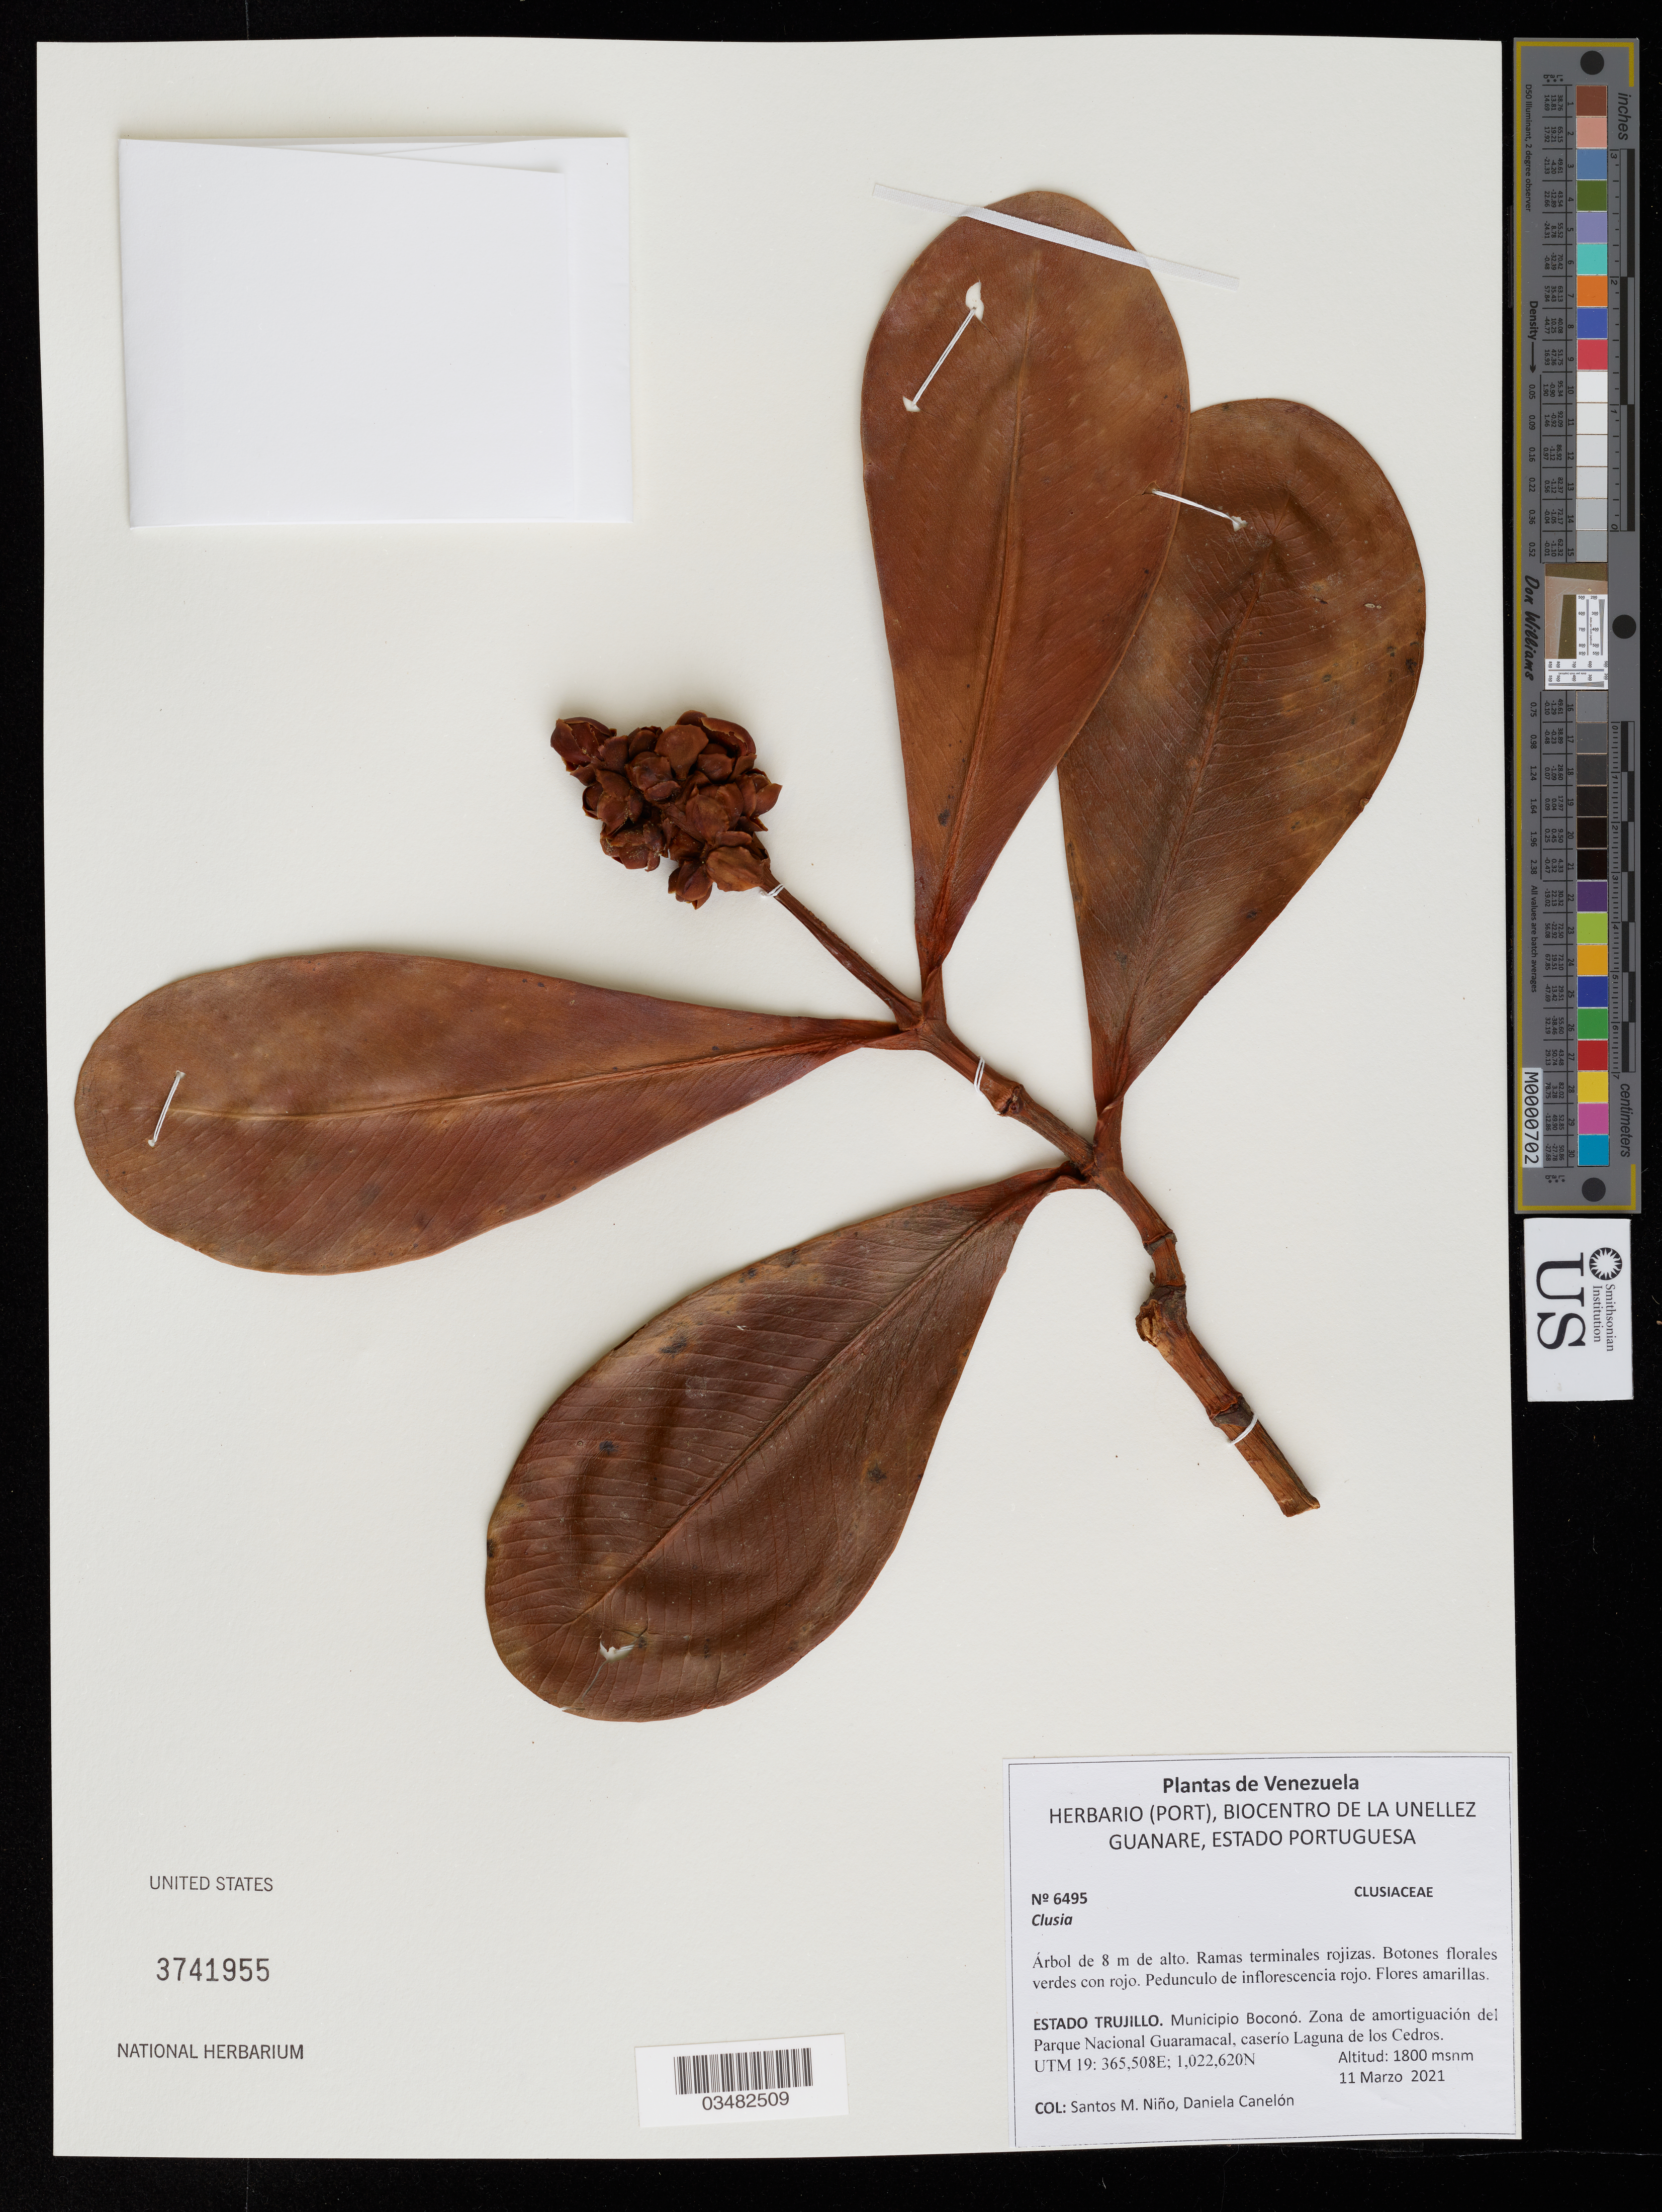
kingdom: Plantae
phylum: Tracheophyta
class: Magnoliopsida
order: Malpighiales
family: Clusiaceae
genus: Clusia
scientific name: Clusia sp.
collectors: S. M. Niño & D. Canelón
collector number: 6495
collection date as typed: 11 Marzo 2021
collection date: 2021-03-11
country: Venezuela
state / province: Trujillo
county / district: Boconó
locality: Zona de amortiguación del Parque Nacional Guaramacal, caserio Laguna de los Cedros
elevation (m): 1800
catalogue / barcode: US 3741955